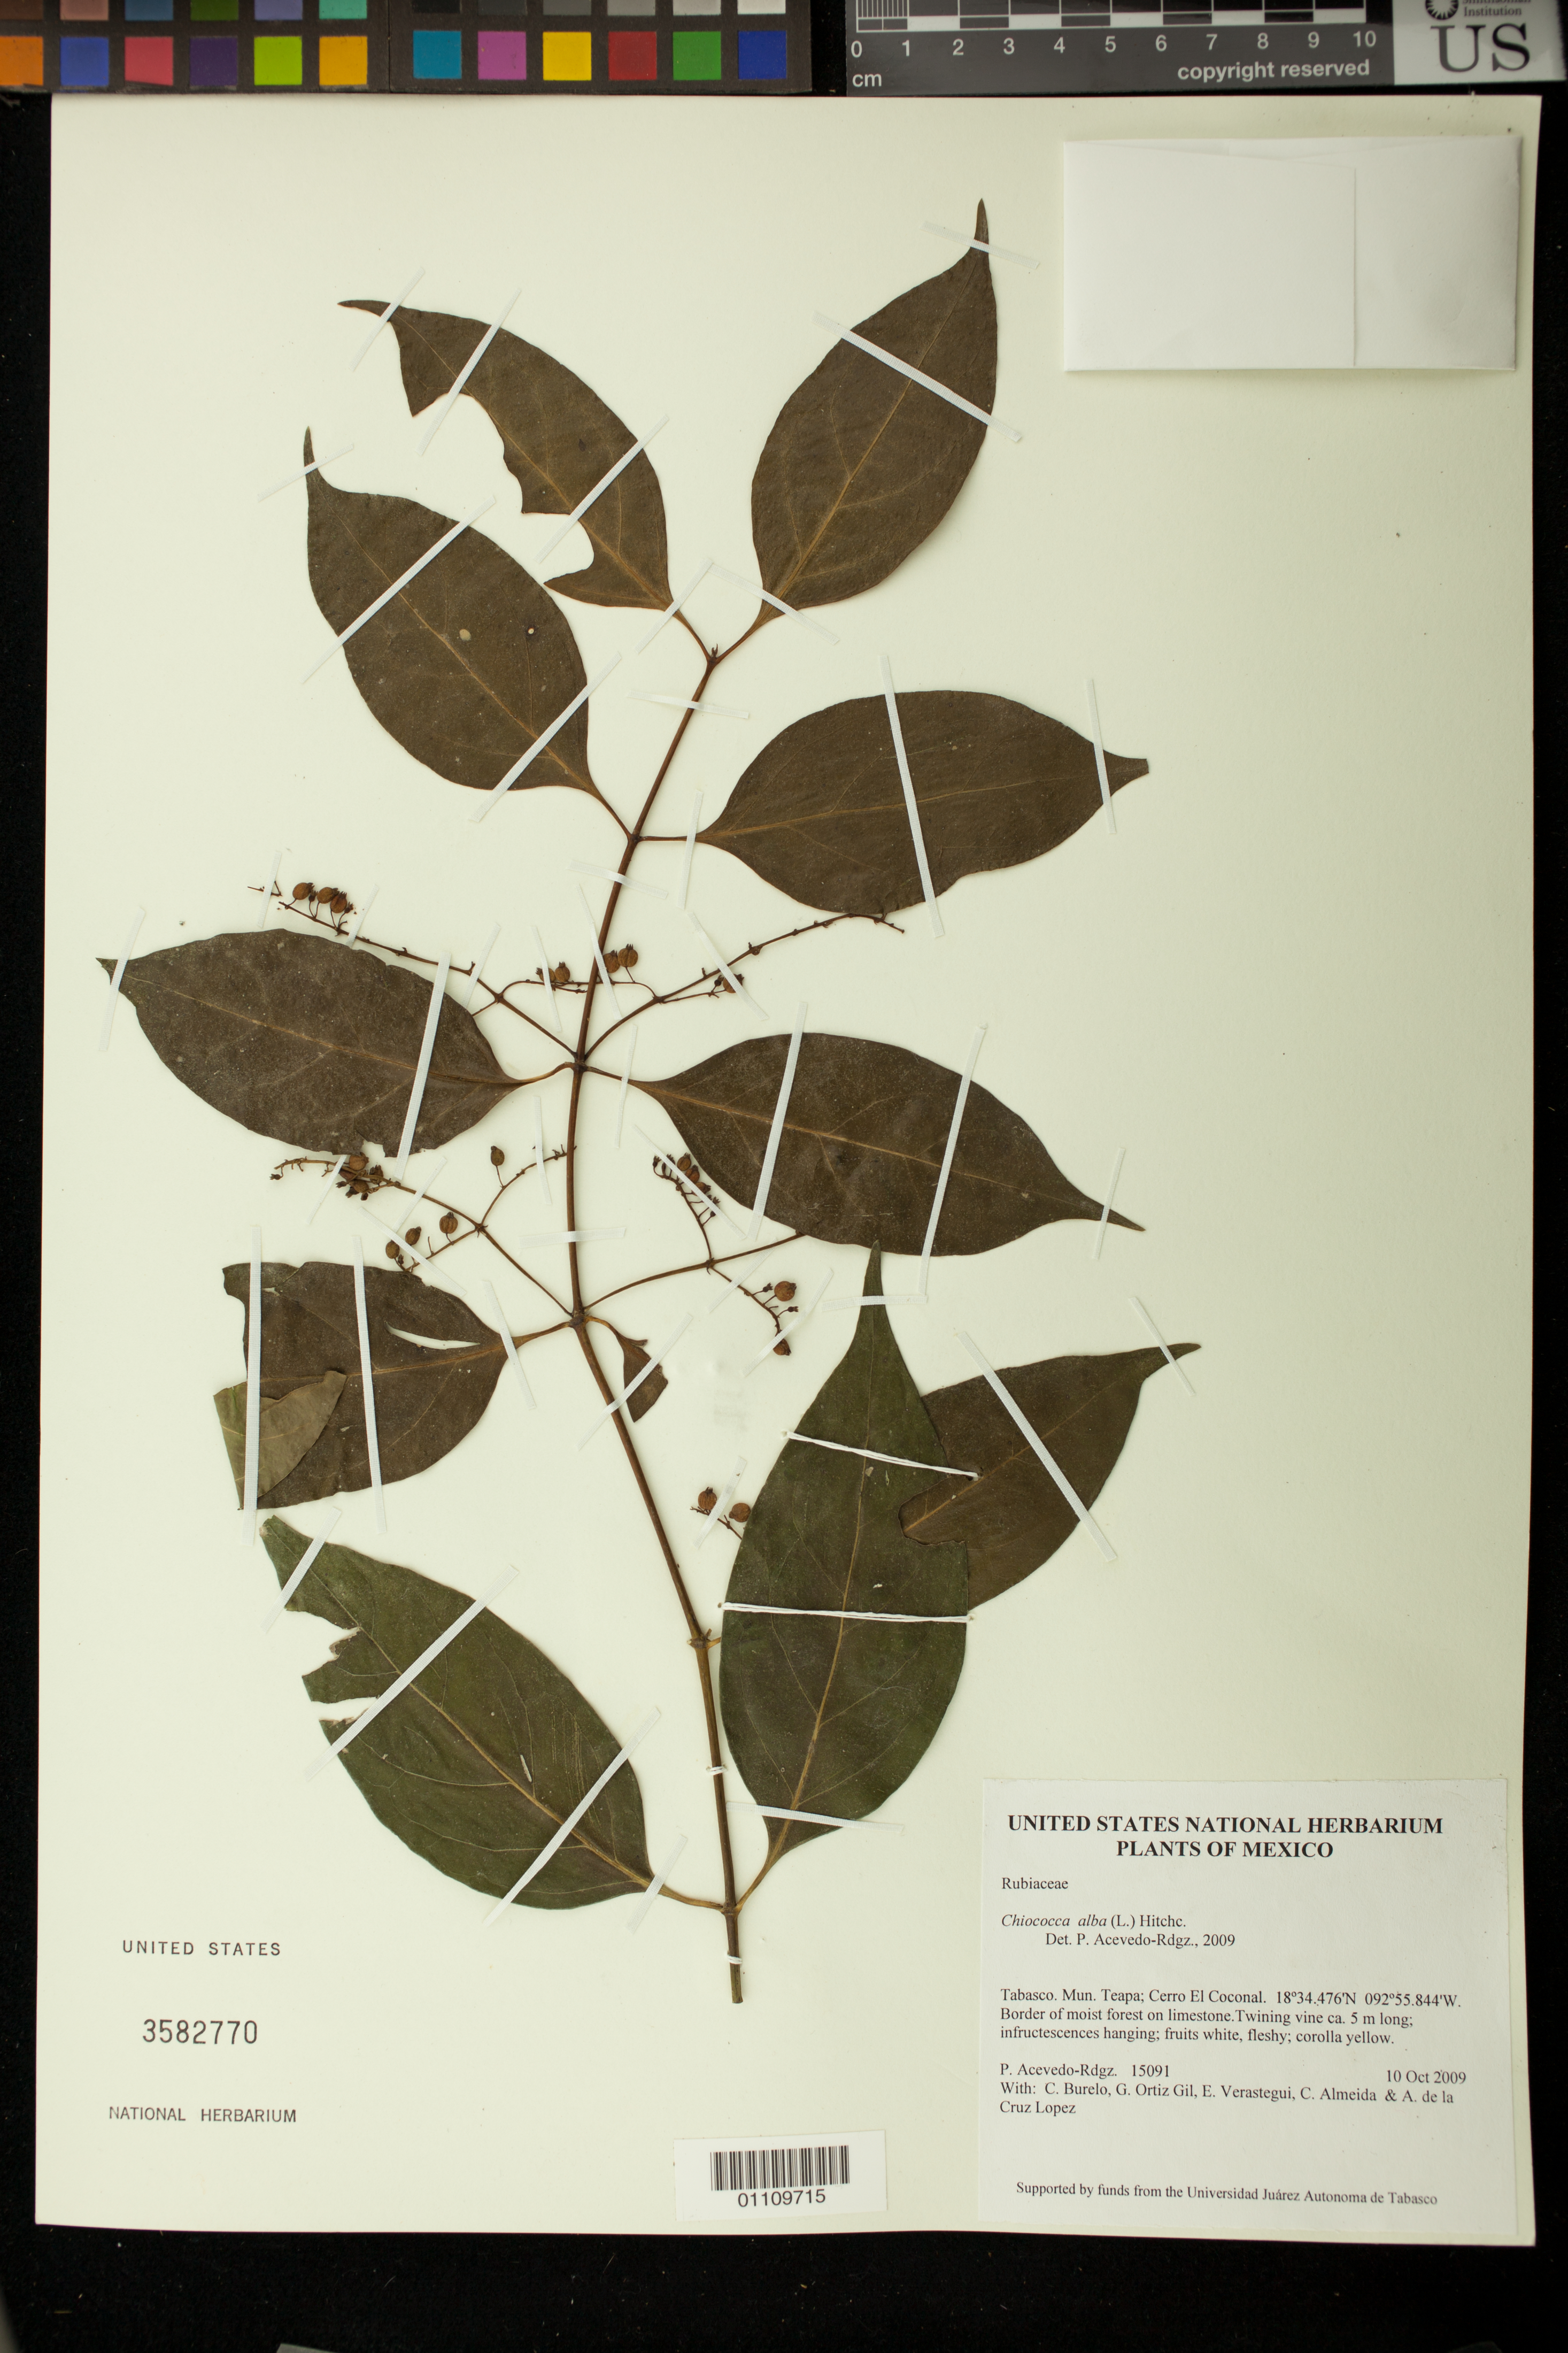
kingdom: Plantae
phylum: Tracheophyta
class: Magnoliopsida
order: Gentianales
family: Rubiaceae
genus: Chiococca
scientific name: Chiococca alba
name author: (L.) Hitchc.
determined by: Acevedo-Rodríguez, P., (BOT), Smithsonian Institution - National Museum of Natural History (UNITED STATES)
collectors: P. Acevedo-Rodr., C. Burelo, G. Ortiz, E. Verastegui, C. Almeida & A. de la Cruz Lopez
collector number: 15091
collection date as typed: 10 Oct 2009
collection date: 2009-10-10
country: Mexico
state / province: Tabasco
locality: Mun. Teapa; Cerro El Coconal.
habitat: Border of moist forest on limestone.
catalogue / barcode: US 3582770